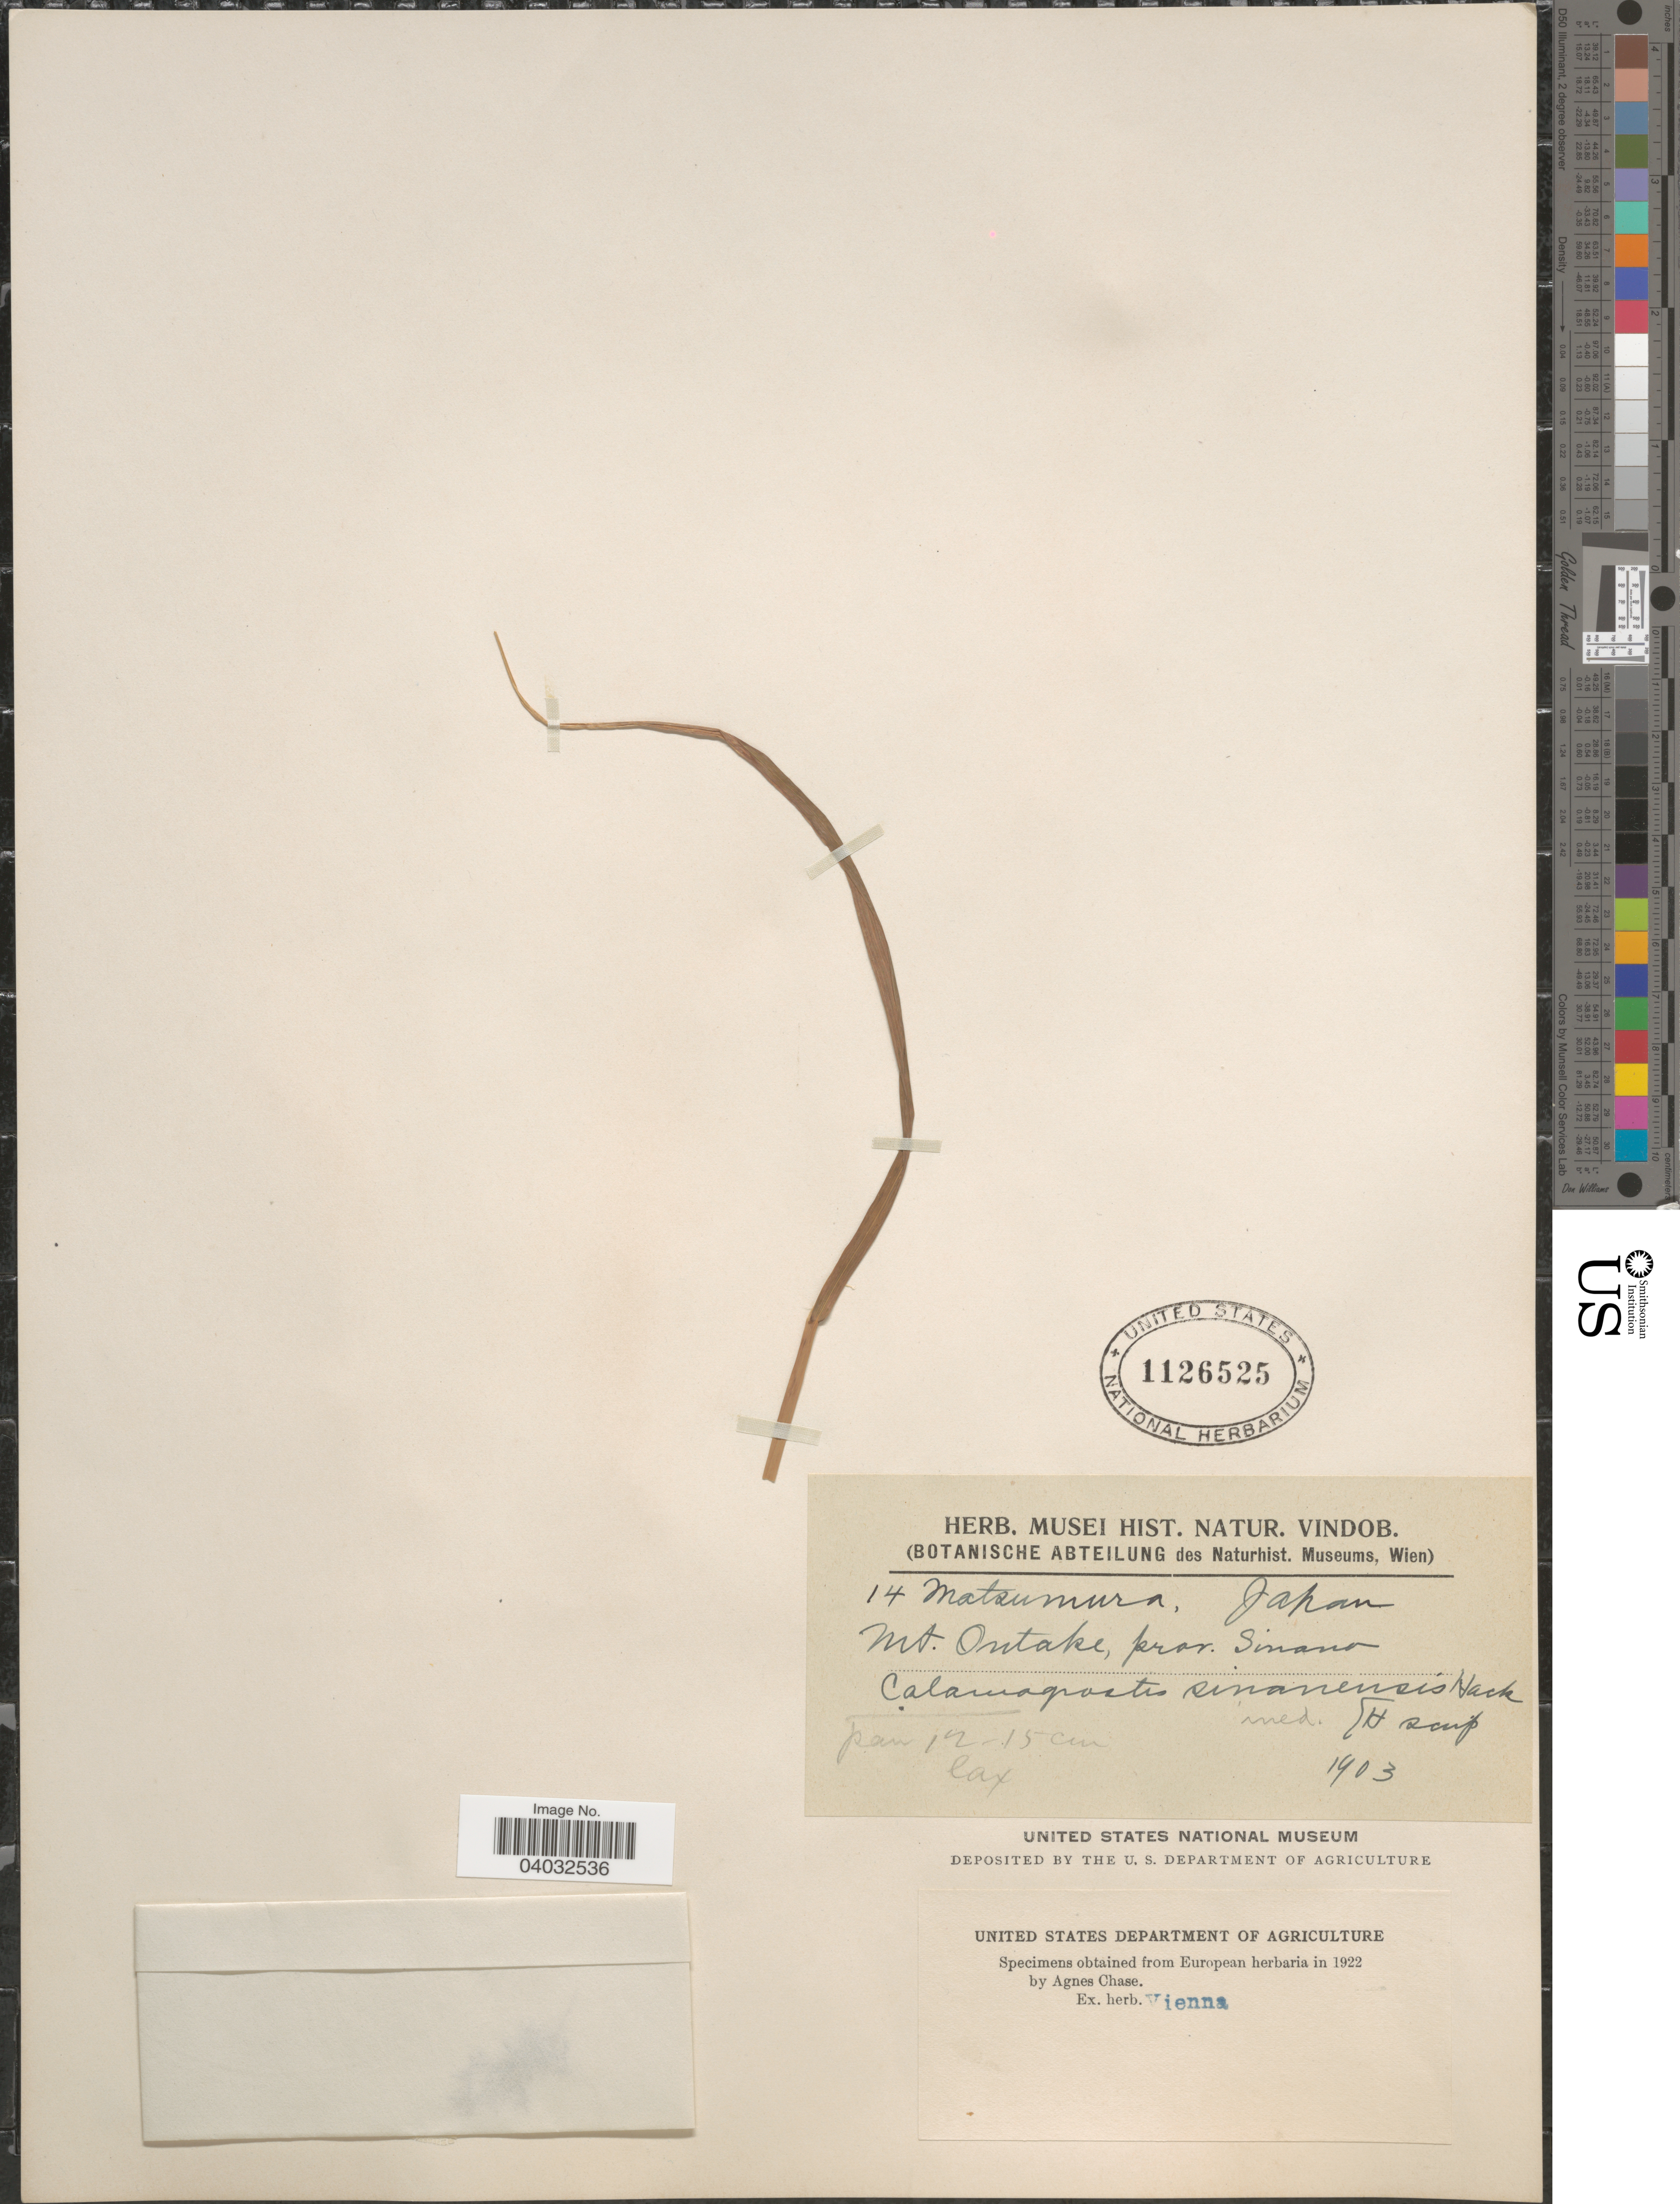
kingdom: Plantae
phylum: Tracheophyta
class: Liliopsida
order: Poales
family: Poaceae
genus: Calamagrostis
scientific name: Calamagrostis sp.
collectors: -- Matsumura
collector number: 14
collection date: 1903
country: Japan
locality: Mt. Ontake, prov. Sinano.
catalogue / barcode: US 1126525